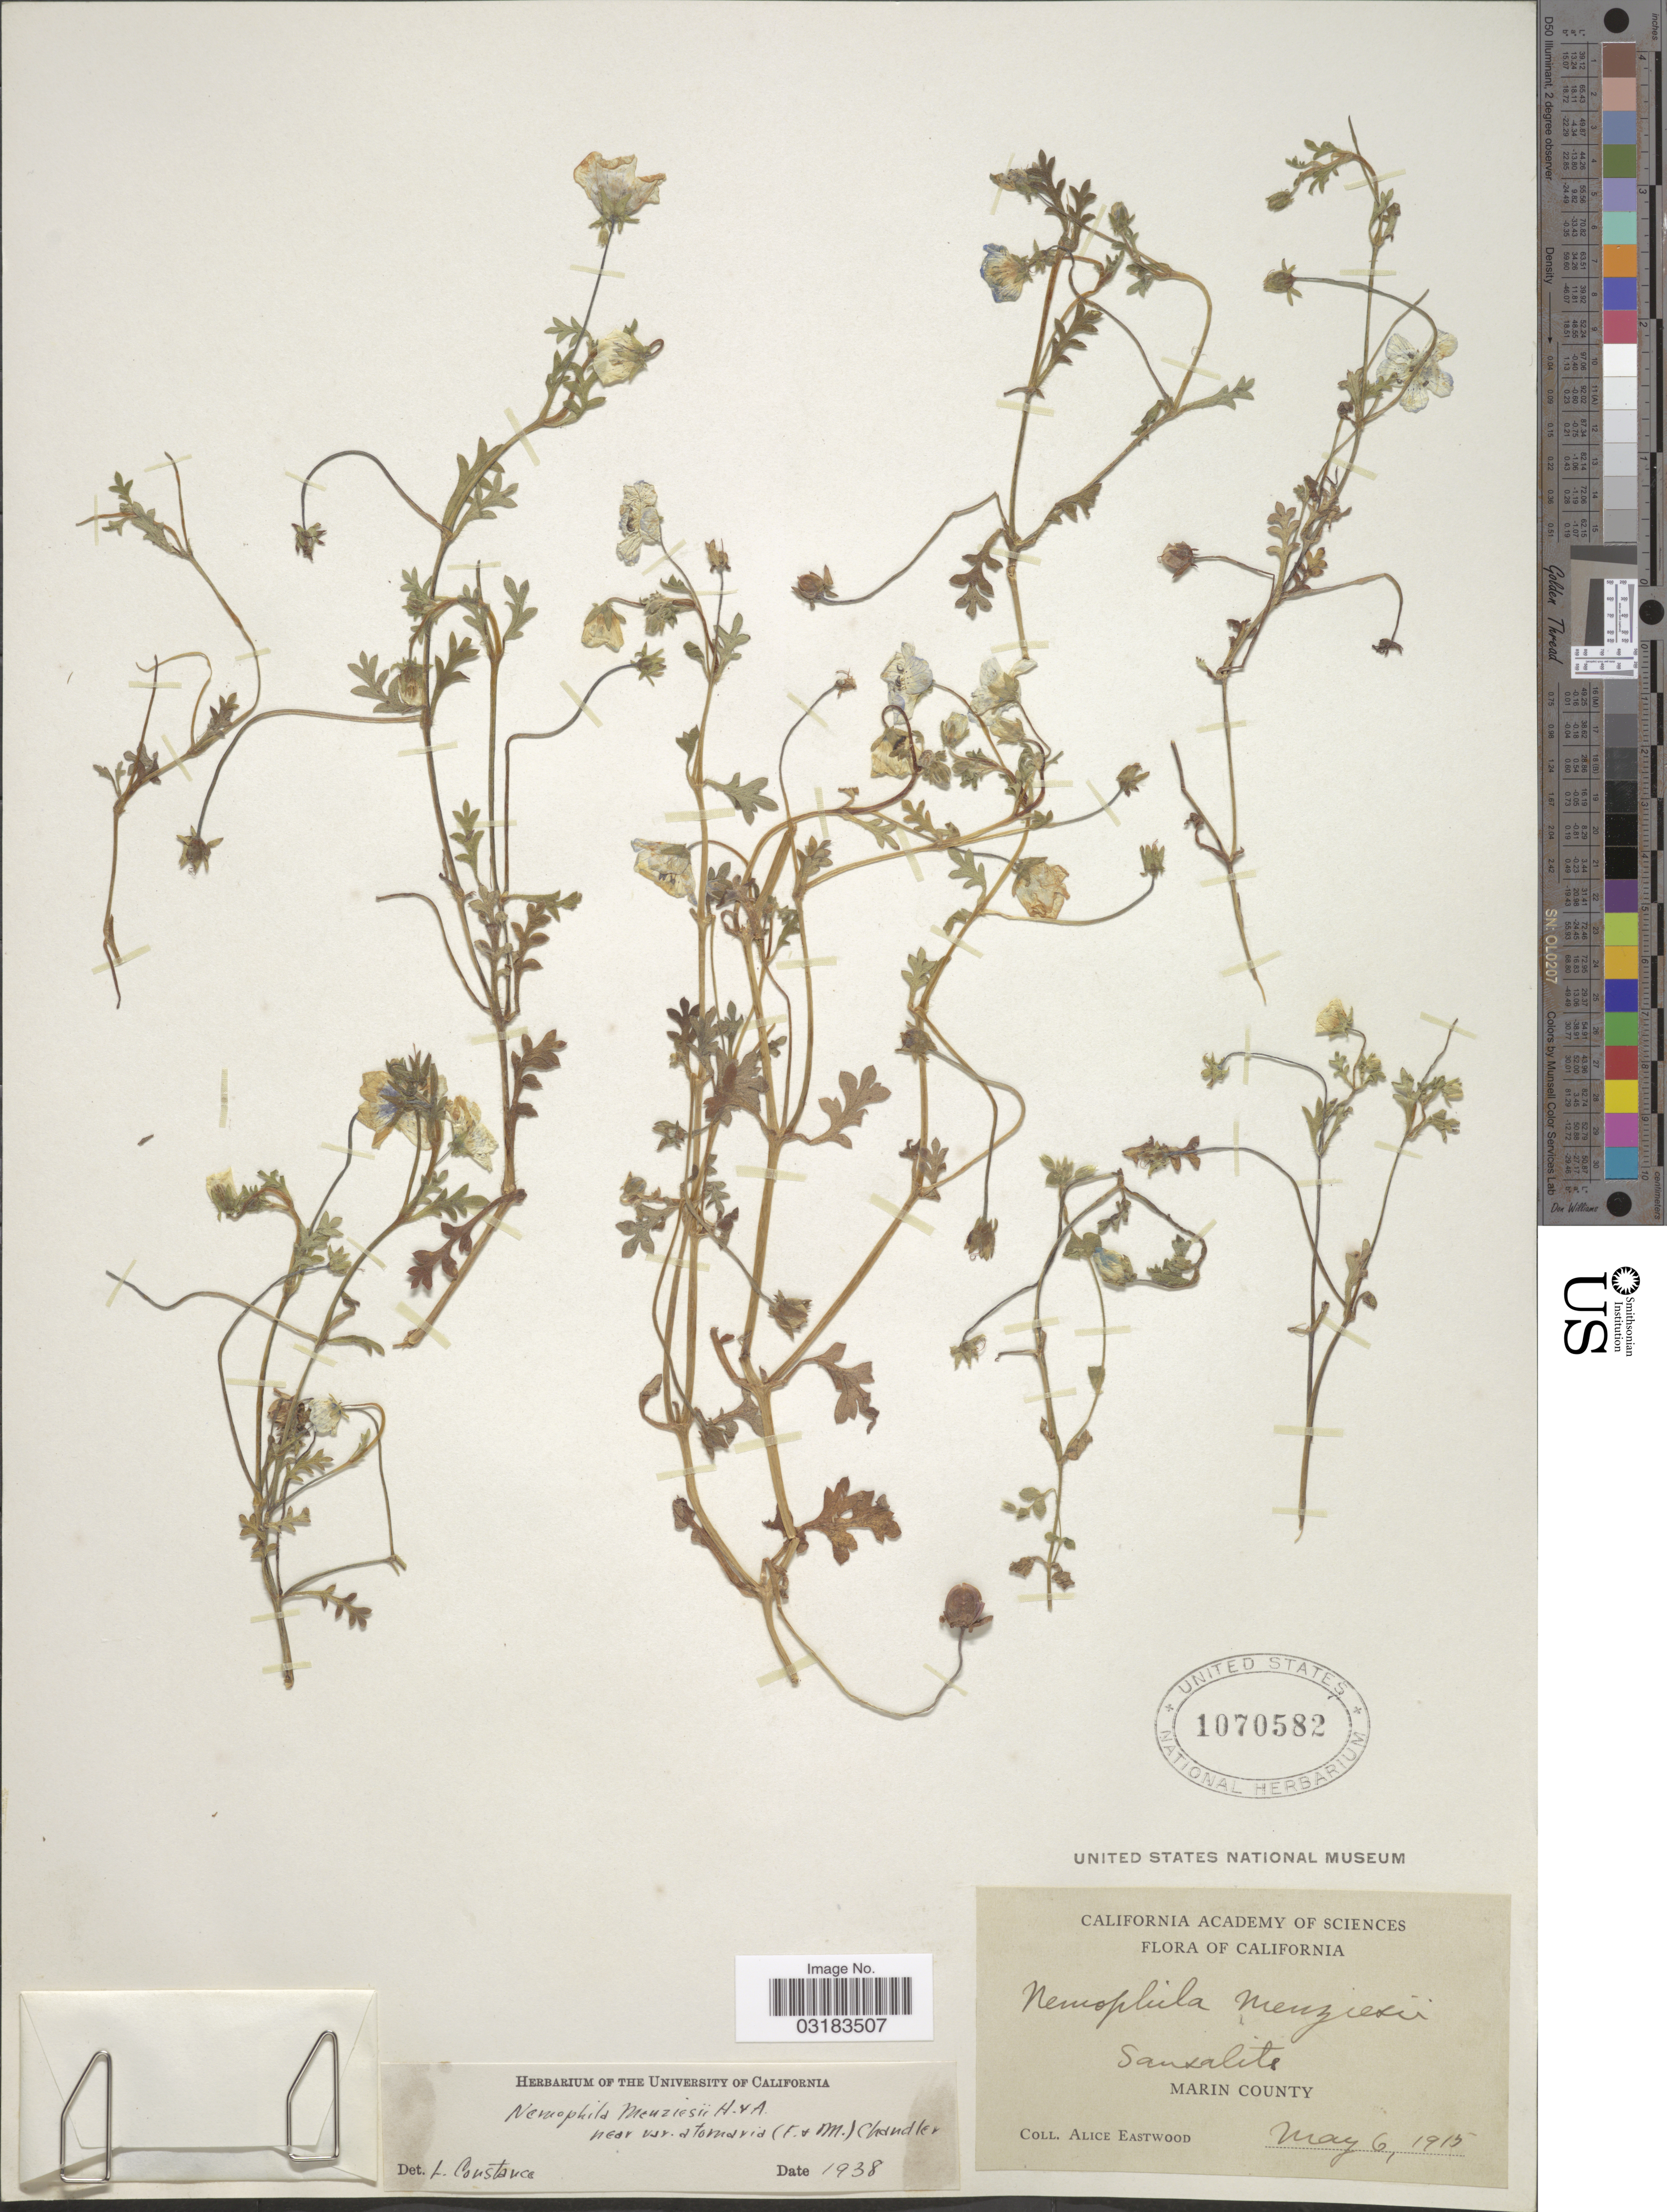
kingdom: Plantae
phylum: Tracheophyta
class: Magnoliopsida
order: Boraginales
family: Hydrophyllaceae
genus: Nemophila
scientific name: Nemophila menziesii var. atomaria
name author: (Fisch. & C.A. Mey.) H.P. Chandler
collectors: A. Eastwood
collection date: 1915-05-06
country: United States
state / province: California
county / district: Marin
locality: Sausalito. Marin County.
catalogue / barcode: US 1070582